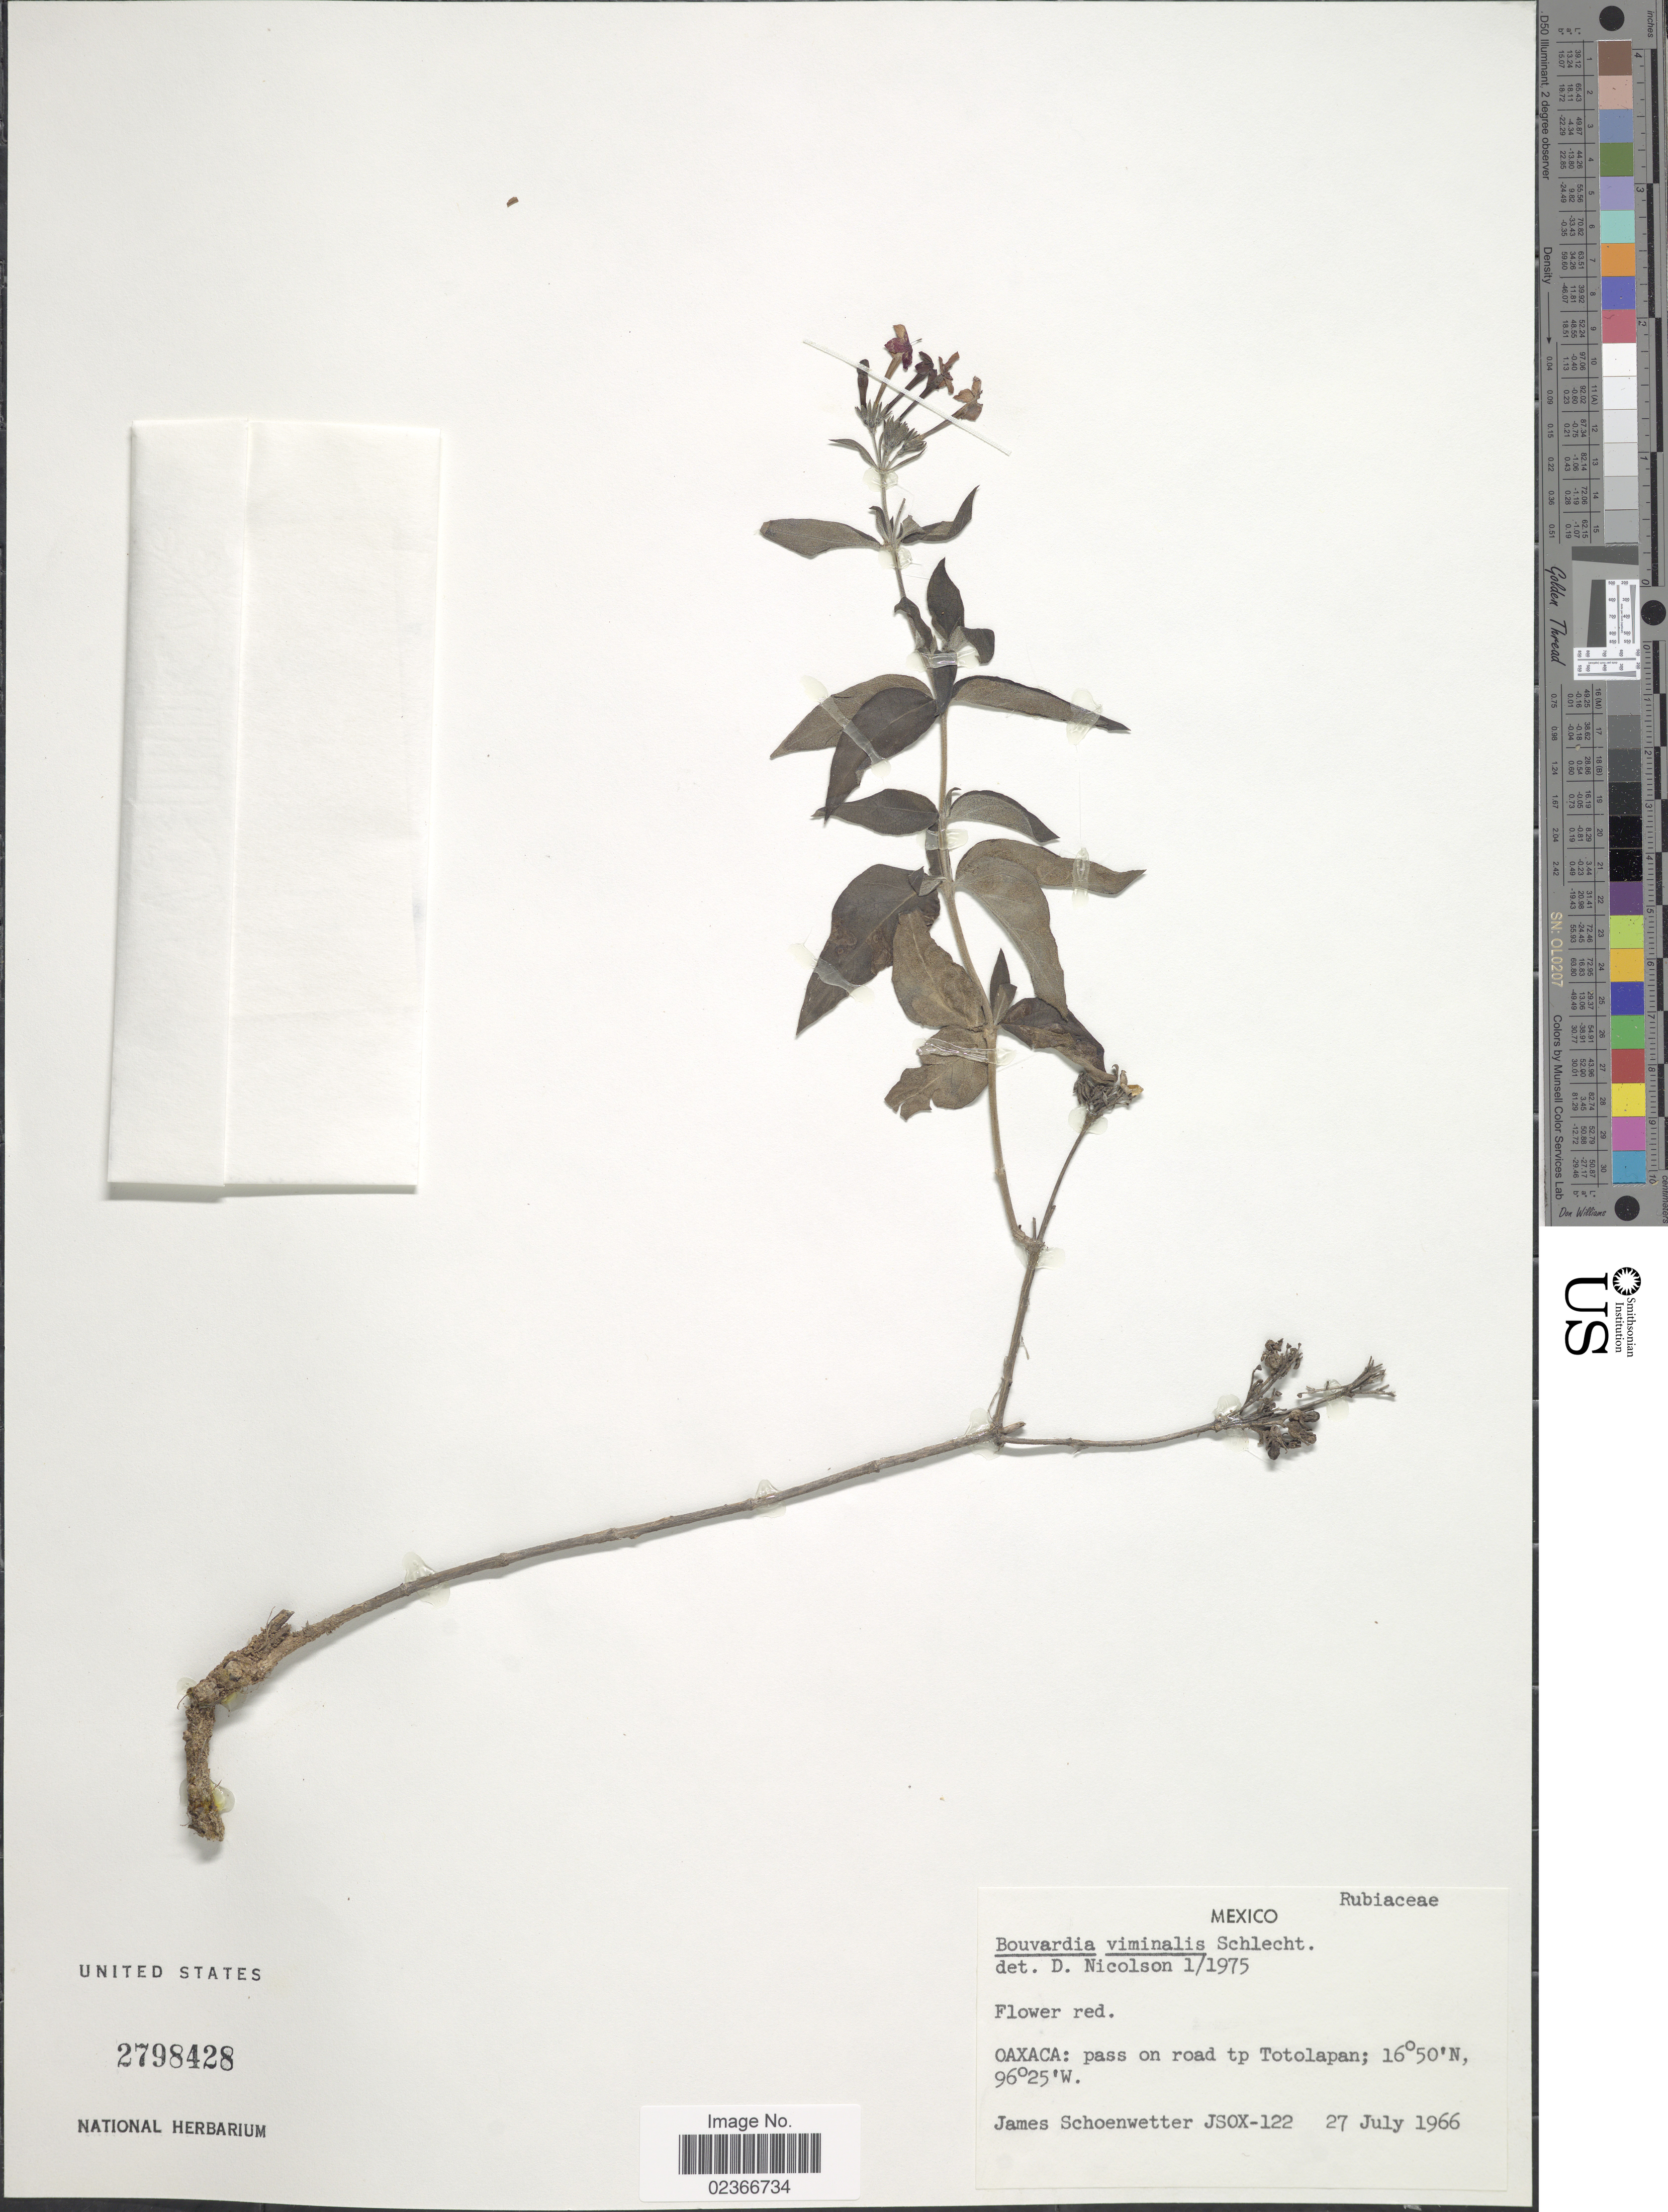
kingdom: Plantae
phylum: Tracheophyta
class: Magnoliopsida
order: Gentianales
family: Rubiaceae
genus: Bouvardia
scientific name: Bouvardia viminalis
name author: Schltdl.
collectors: J. Schoenwetter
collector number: JSOX-122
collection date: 1966-07-27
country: Mexico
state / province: Oaxaca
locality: Pass on road tp Totolapan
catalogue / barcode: US 2798428